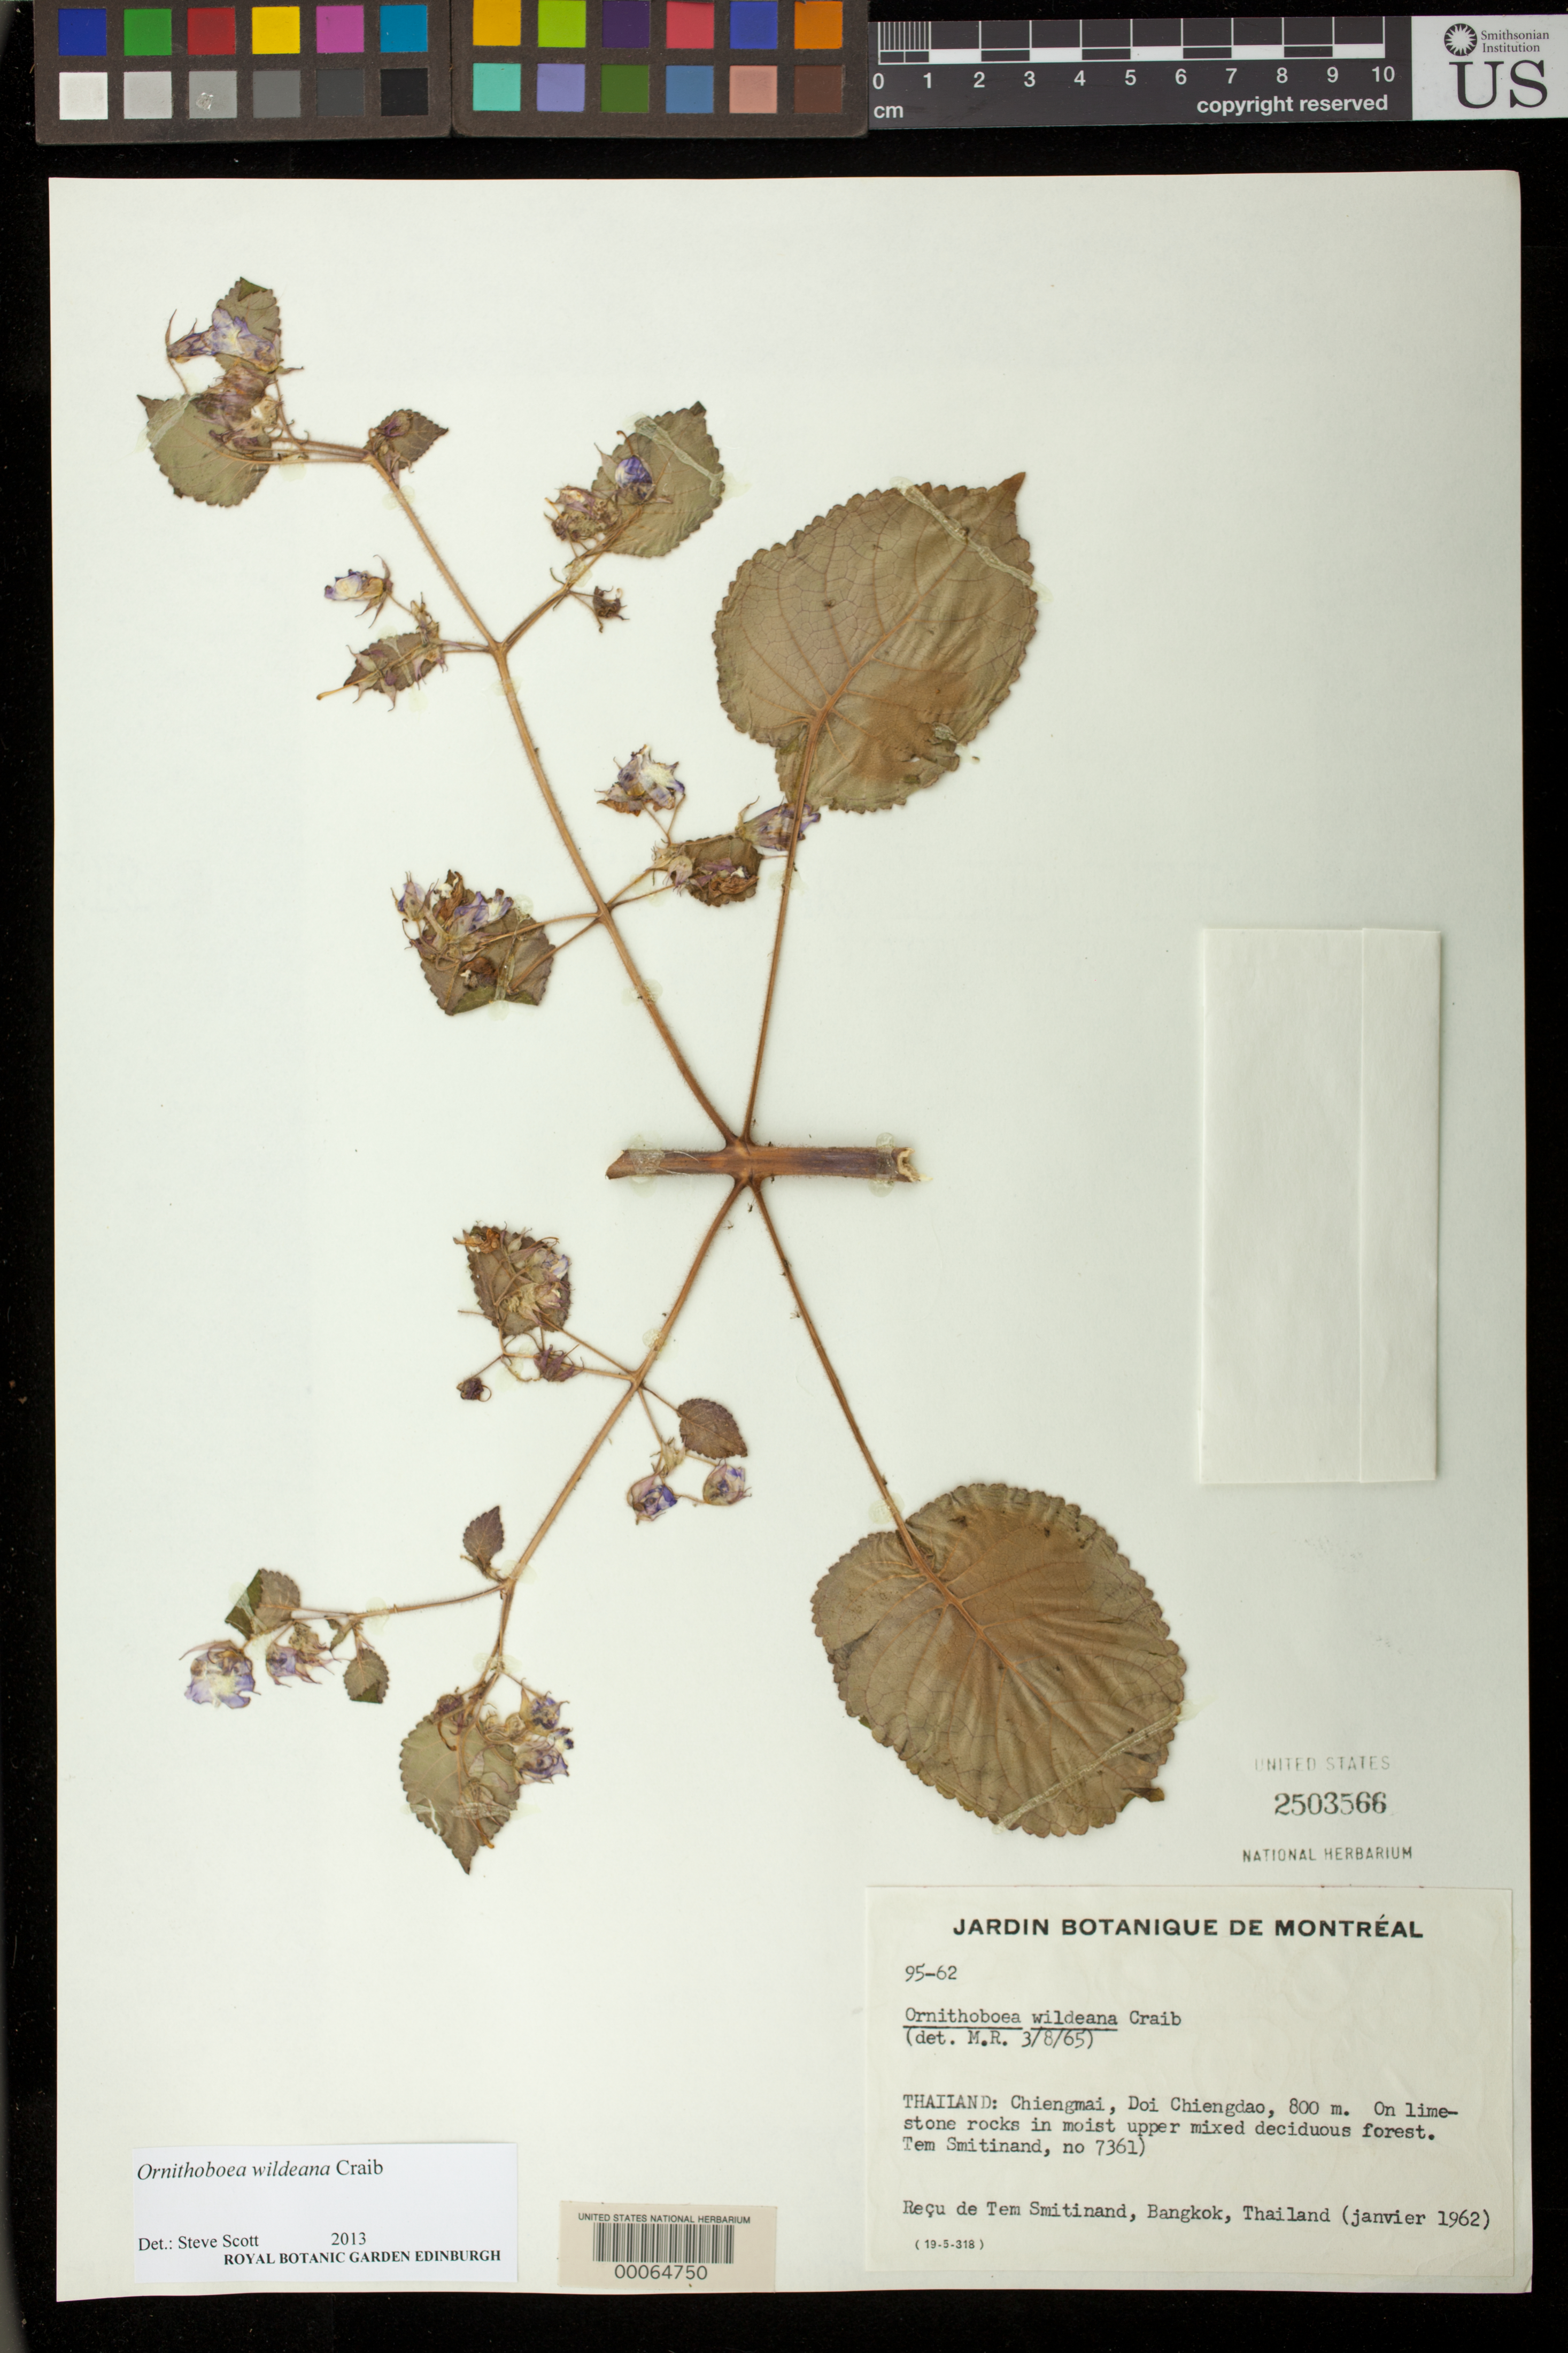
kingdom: Plantae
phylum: Tracheophyta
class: Magnoliopsida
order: Lamiales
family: Gesneriaceae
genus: Ornithoboea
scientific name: Ornithoboea wildeana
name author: Craib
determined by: Scott, S. M.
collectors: T. Smitinand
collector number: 7361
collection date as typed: Jan 1962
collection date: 1962-01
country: Thailand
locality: Chiengmai, doi chiengdao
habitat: Limestone rocks in moist upper mixed deciduous forest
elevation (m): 800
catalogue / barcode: US 2503566